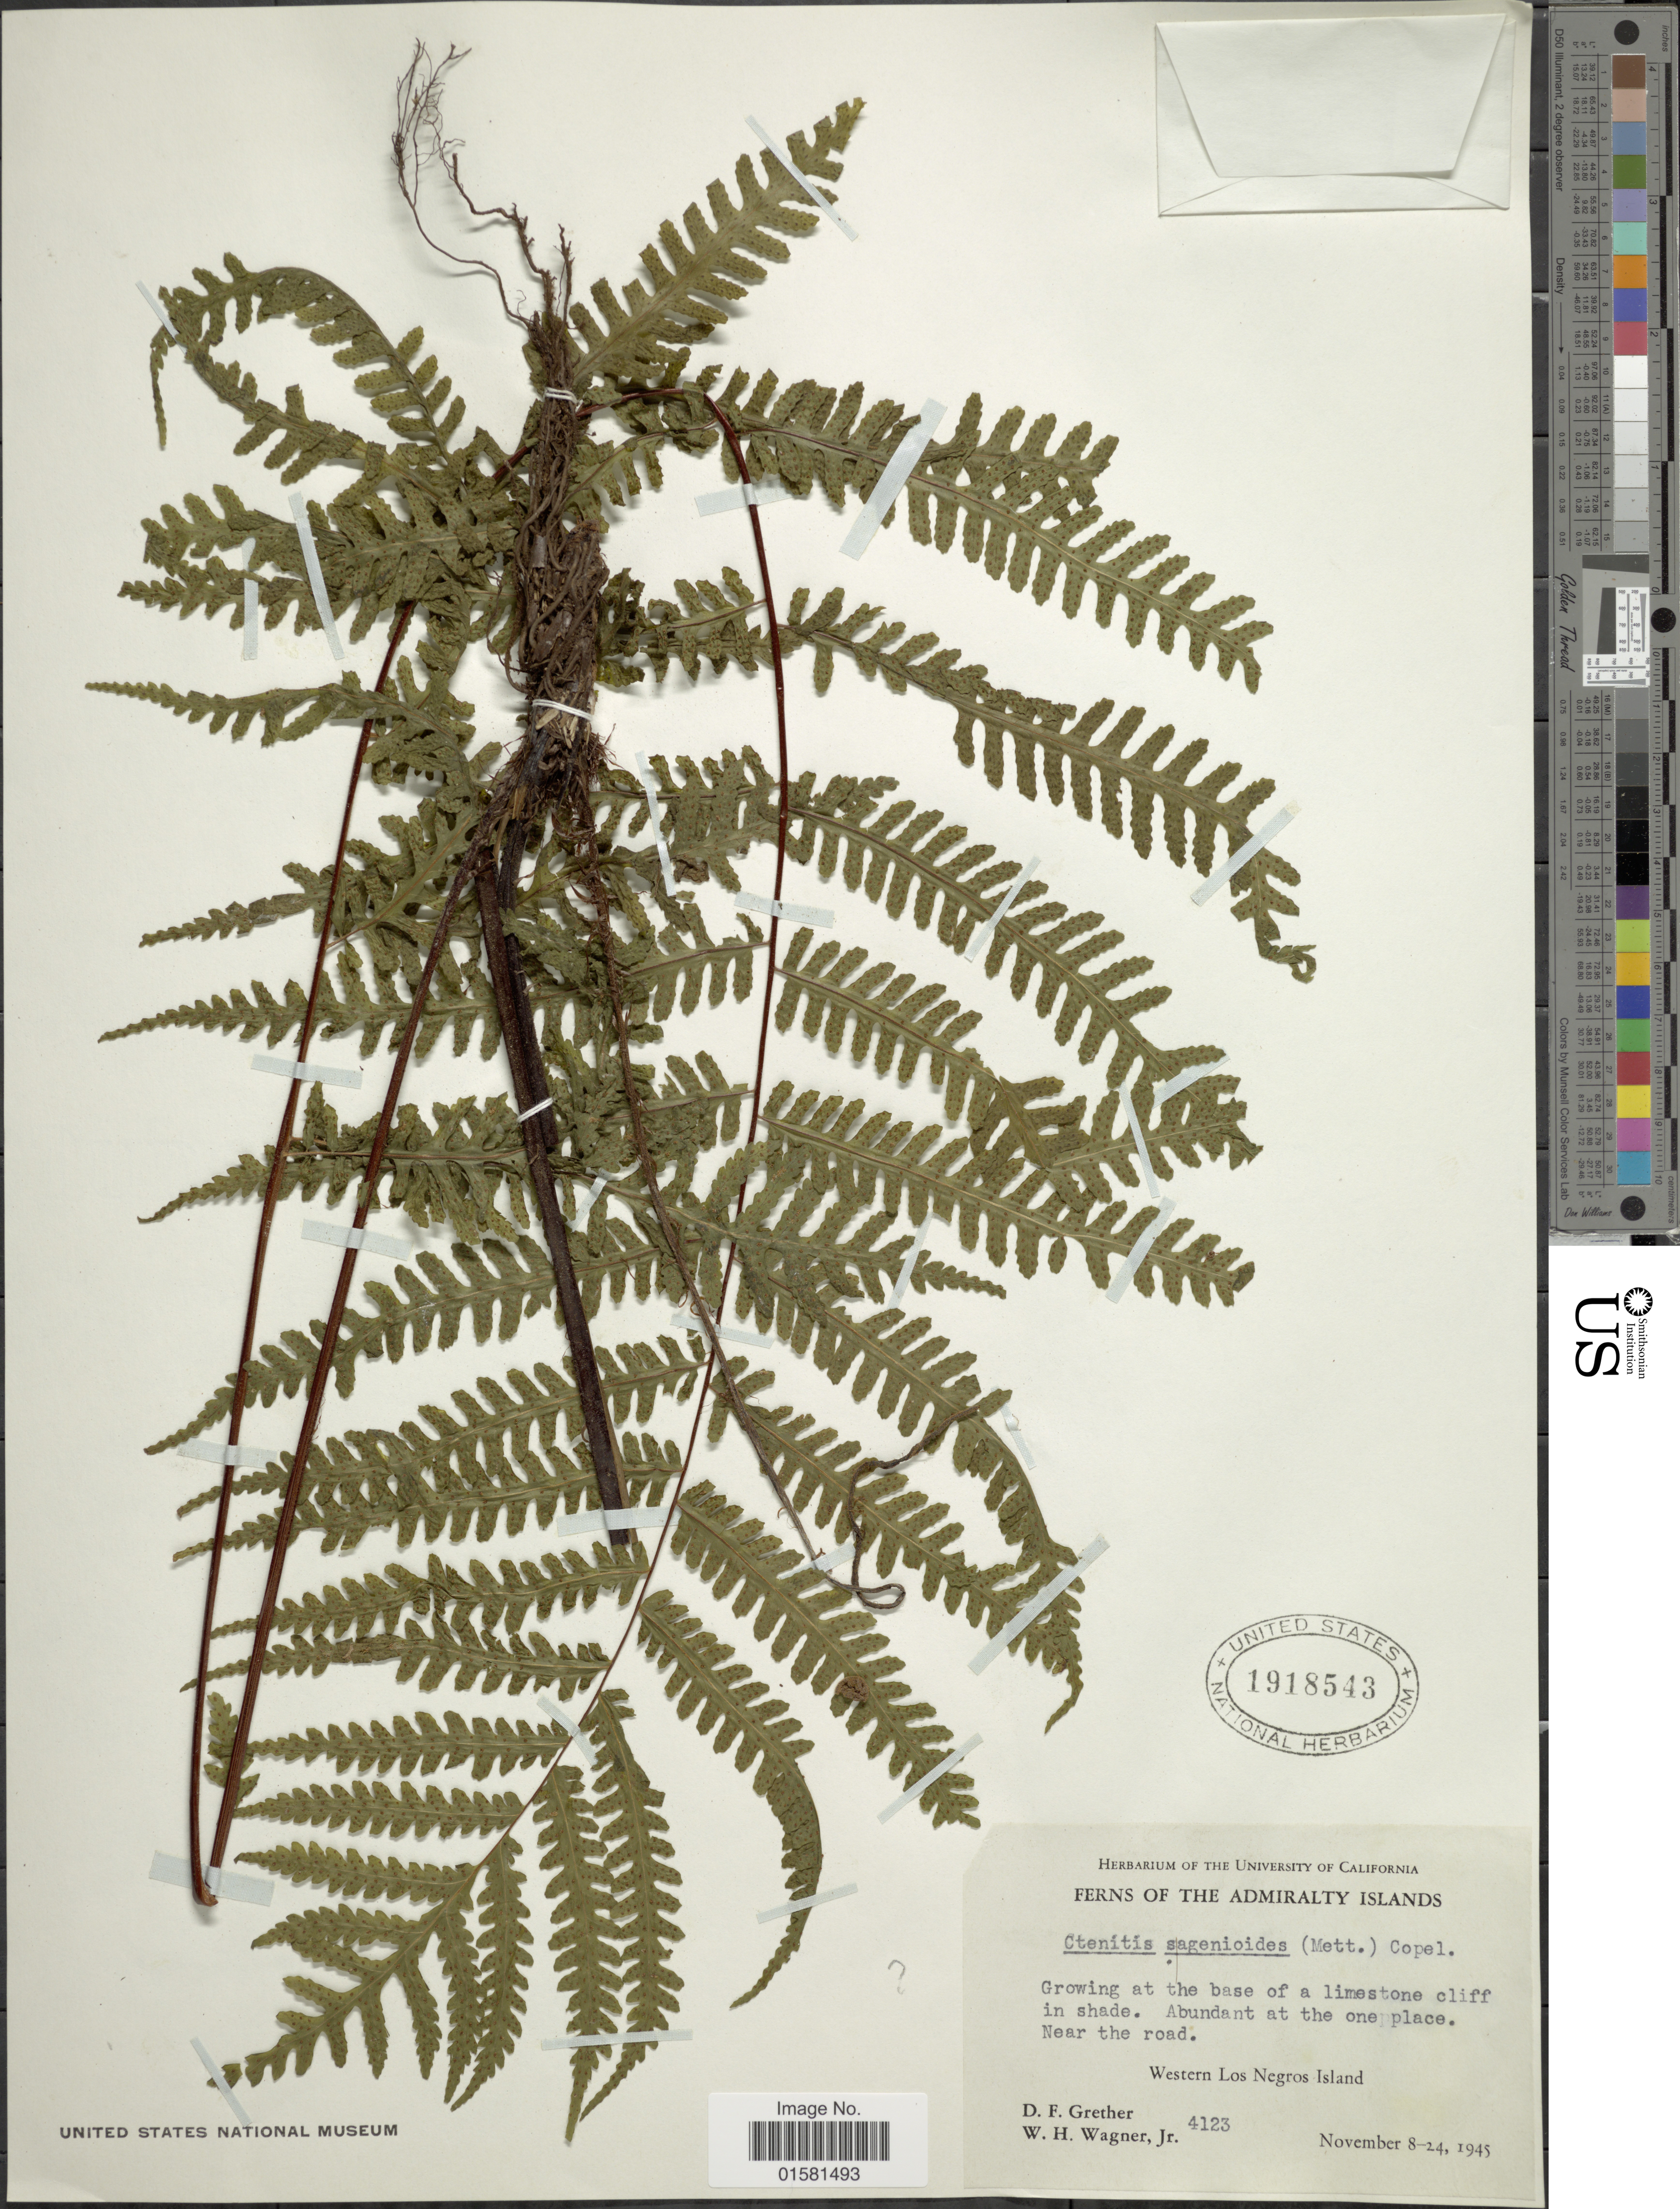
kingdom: Plantae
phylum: Tracheophyta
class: Polypodiopsida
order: Polypodiales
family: Tectariaceae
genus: Tectaria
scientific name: Tectaria sagenioides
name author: (Mett.) Christenh.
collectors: D. F. Grether & W. H. Wagner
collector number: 4123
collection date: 1945-11-08/1945-11-24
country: Papua New Guinea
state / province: Manus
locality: The Admirality Islands, Western Los Negros Island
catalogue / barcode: US 1918543